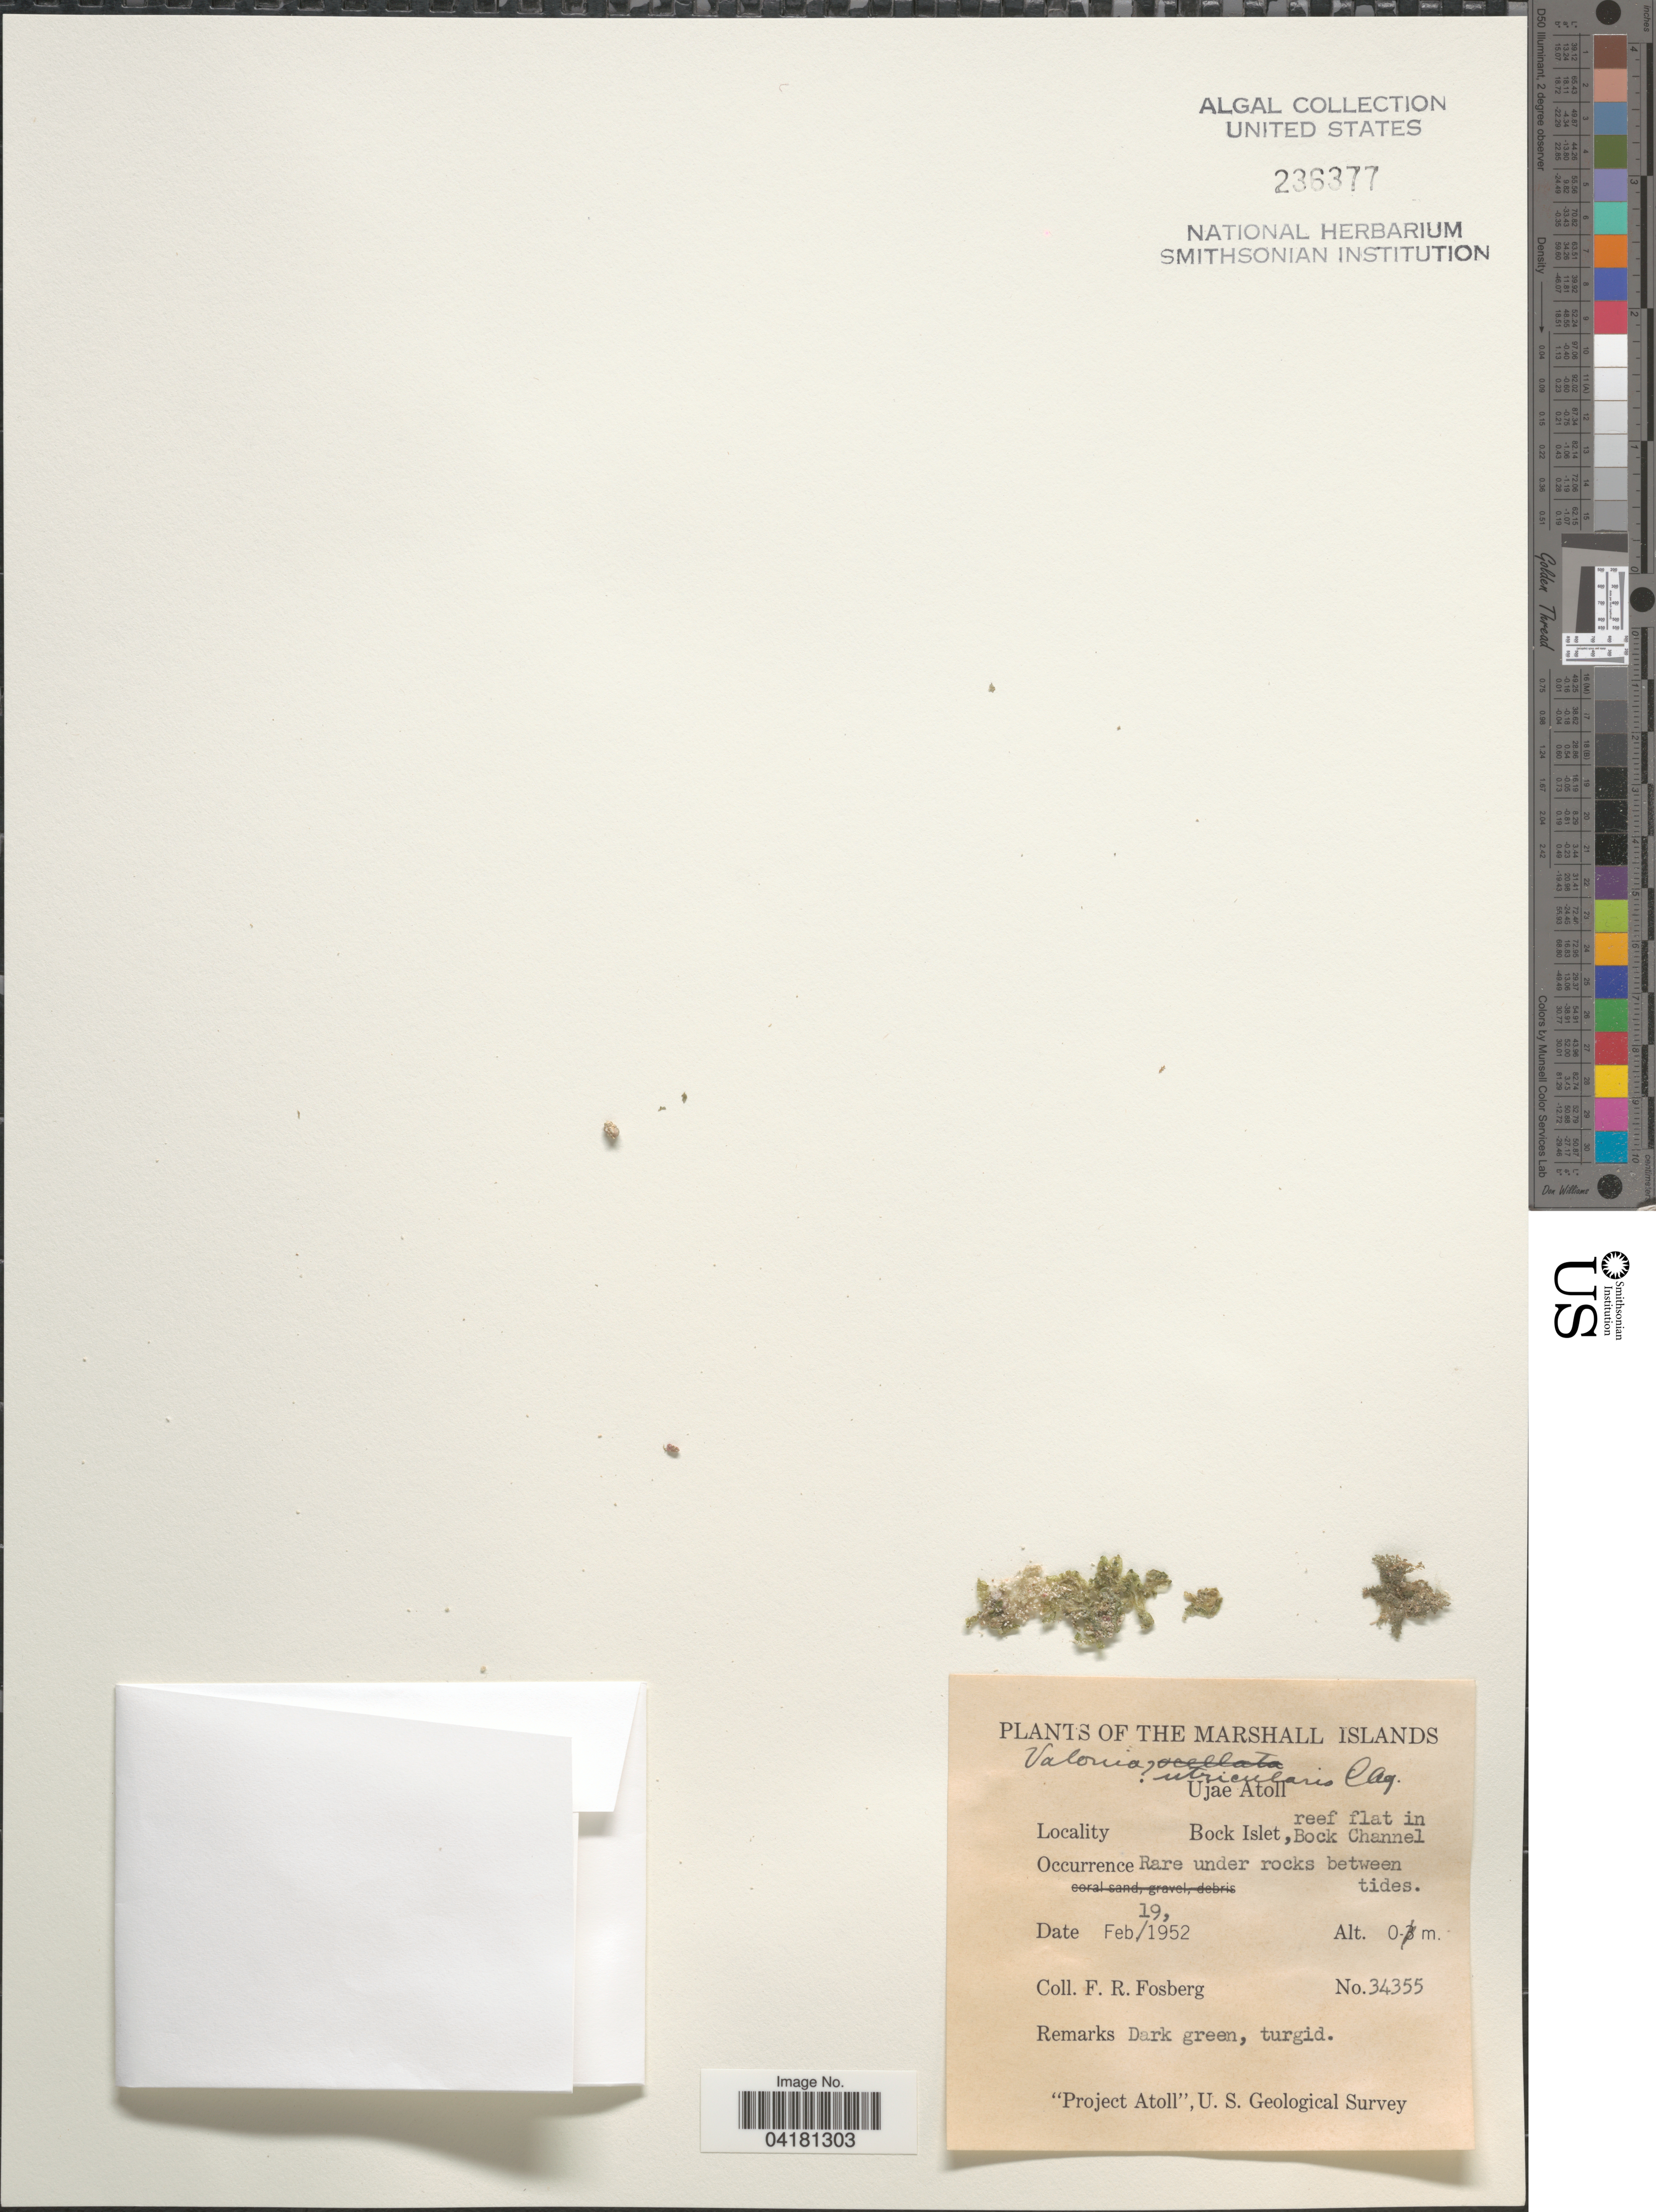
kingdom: Plantae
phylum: Chlorophyta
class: Ulvophyceae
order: Siphonocladales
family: Valoniaceae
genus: Valonia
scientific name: Valonia utricularis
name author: (Roth) C. Agardh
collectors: F. R. Fosberg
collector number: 34355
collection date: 1952-02-19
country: Marshall Islands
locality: Ujae Atoll. Bock Islet, reef flat in Bock Channel. "Project Atoll", U. S. Geological Survey.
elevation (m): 0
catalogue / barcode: US 236377